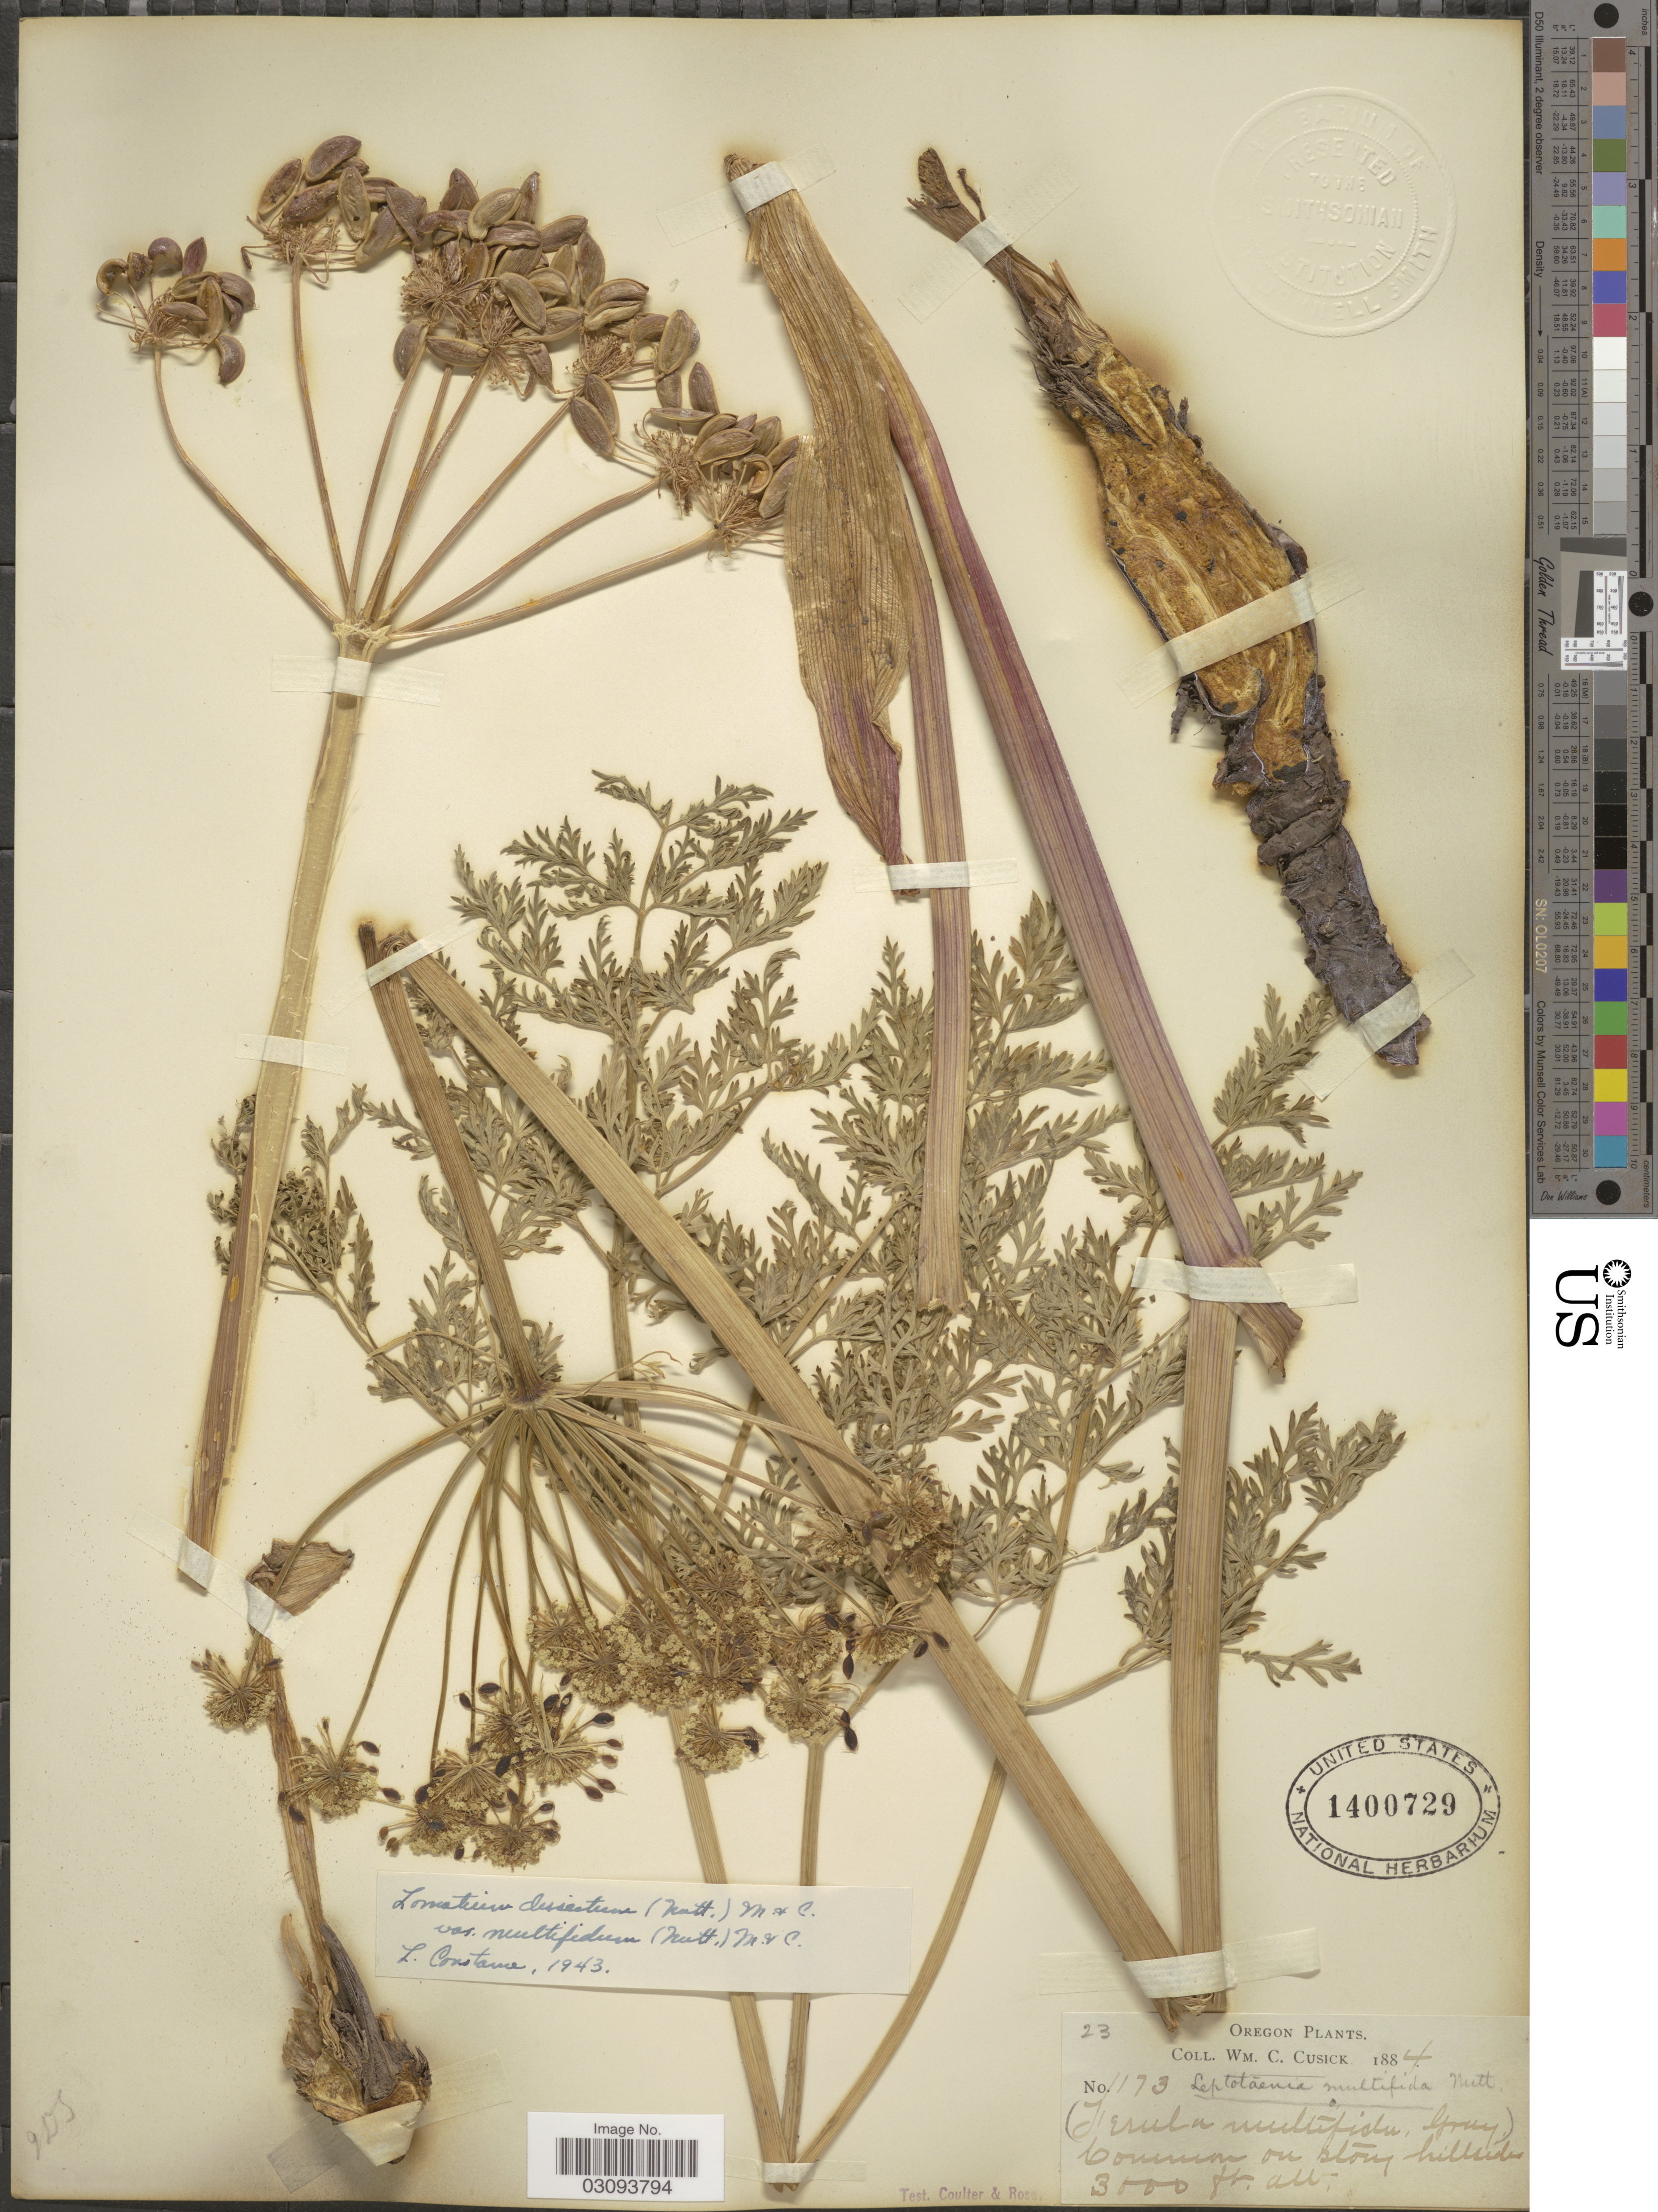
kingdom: Plantae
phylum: Tracheophyta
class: Magnoliopsida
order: Apiales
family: Apiaceae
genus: Lomatium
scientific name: Lomatium dissectum var. multifidum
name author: (Nutt.) Mathias & Constance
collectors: W. C. Cusick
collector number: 1173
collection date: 1884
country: United States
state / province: Oregon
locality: Common on stony hillsides.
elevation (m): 914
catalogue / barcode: US 1400729